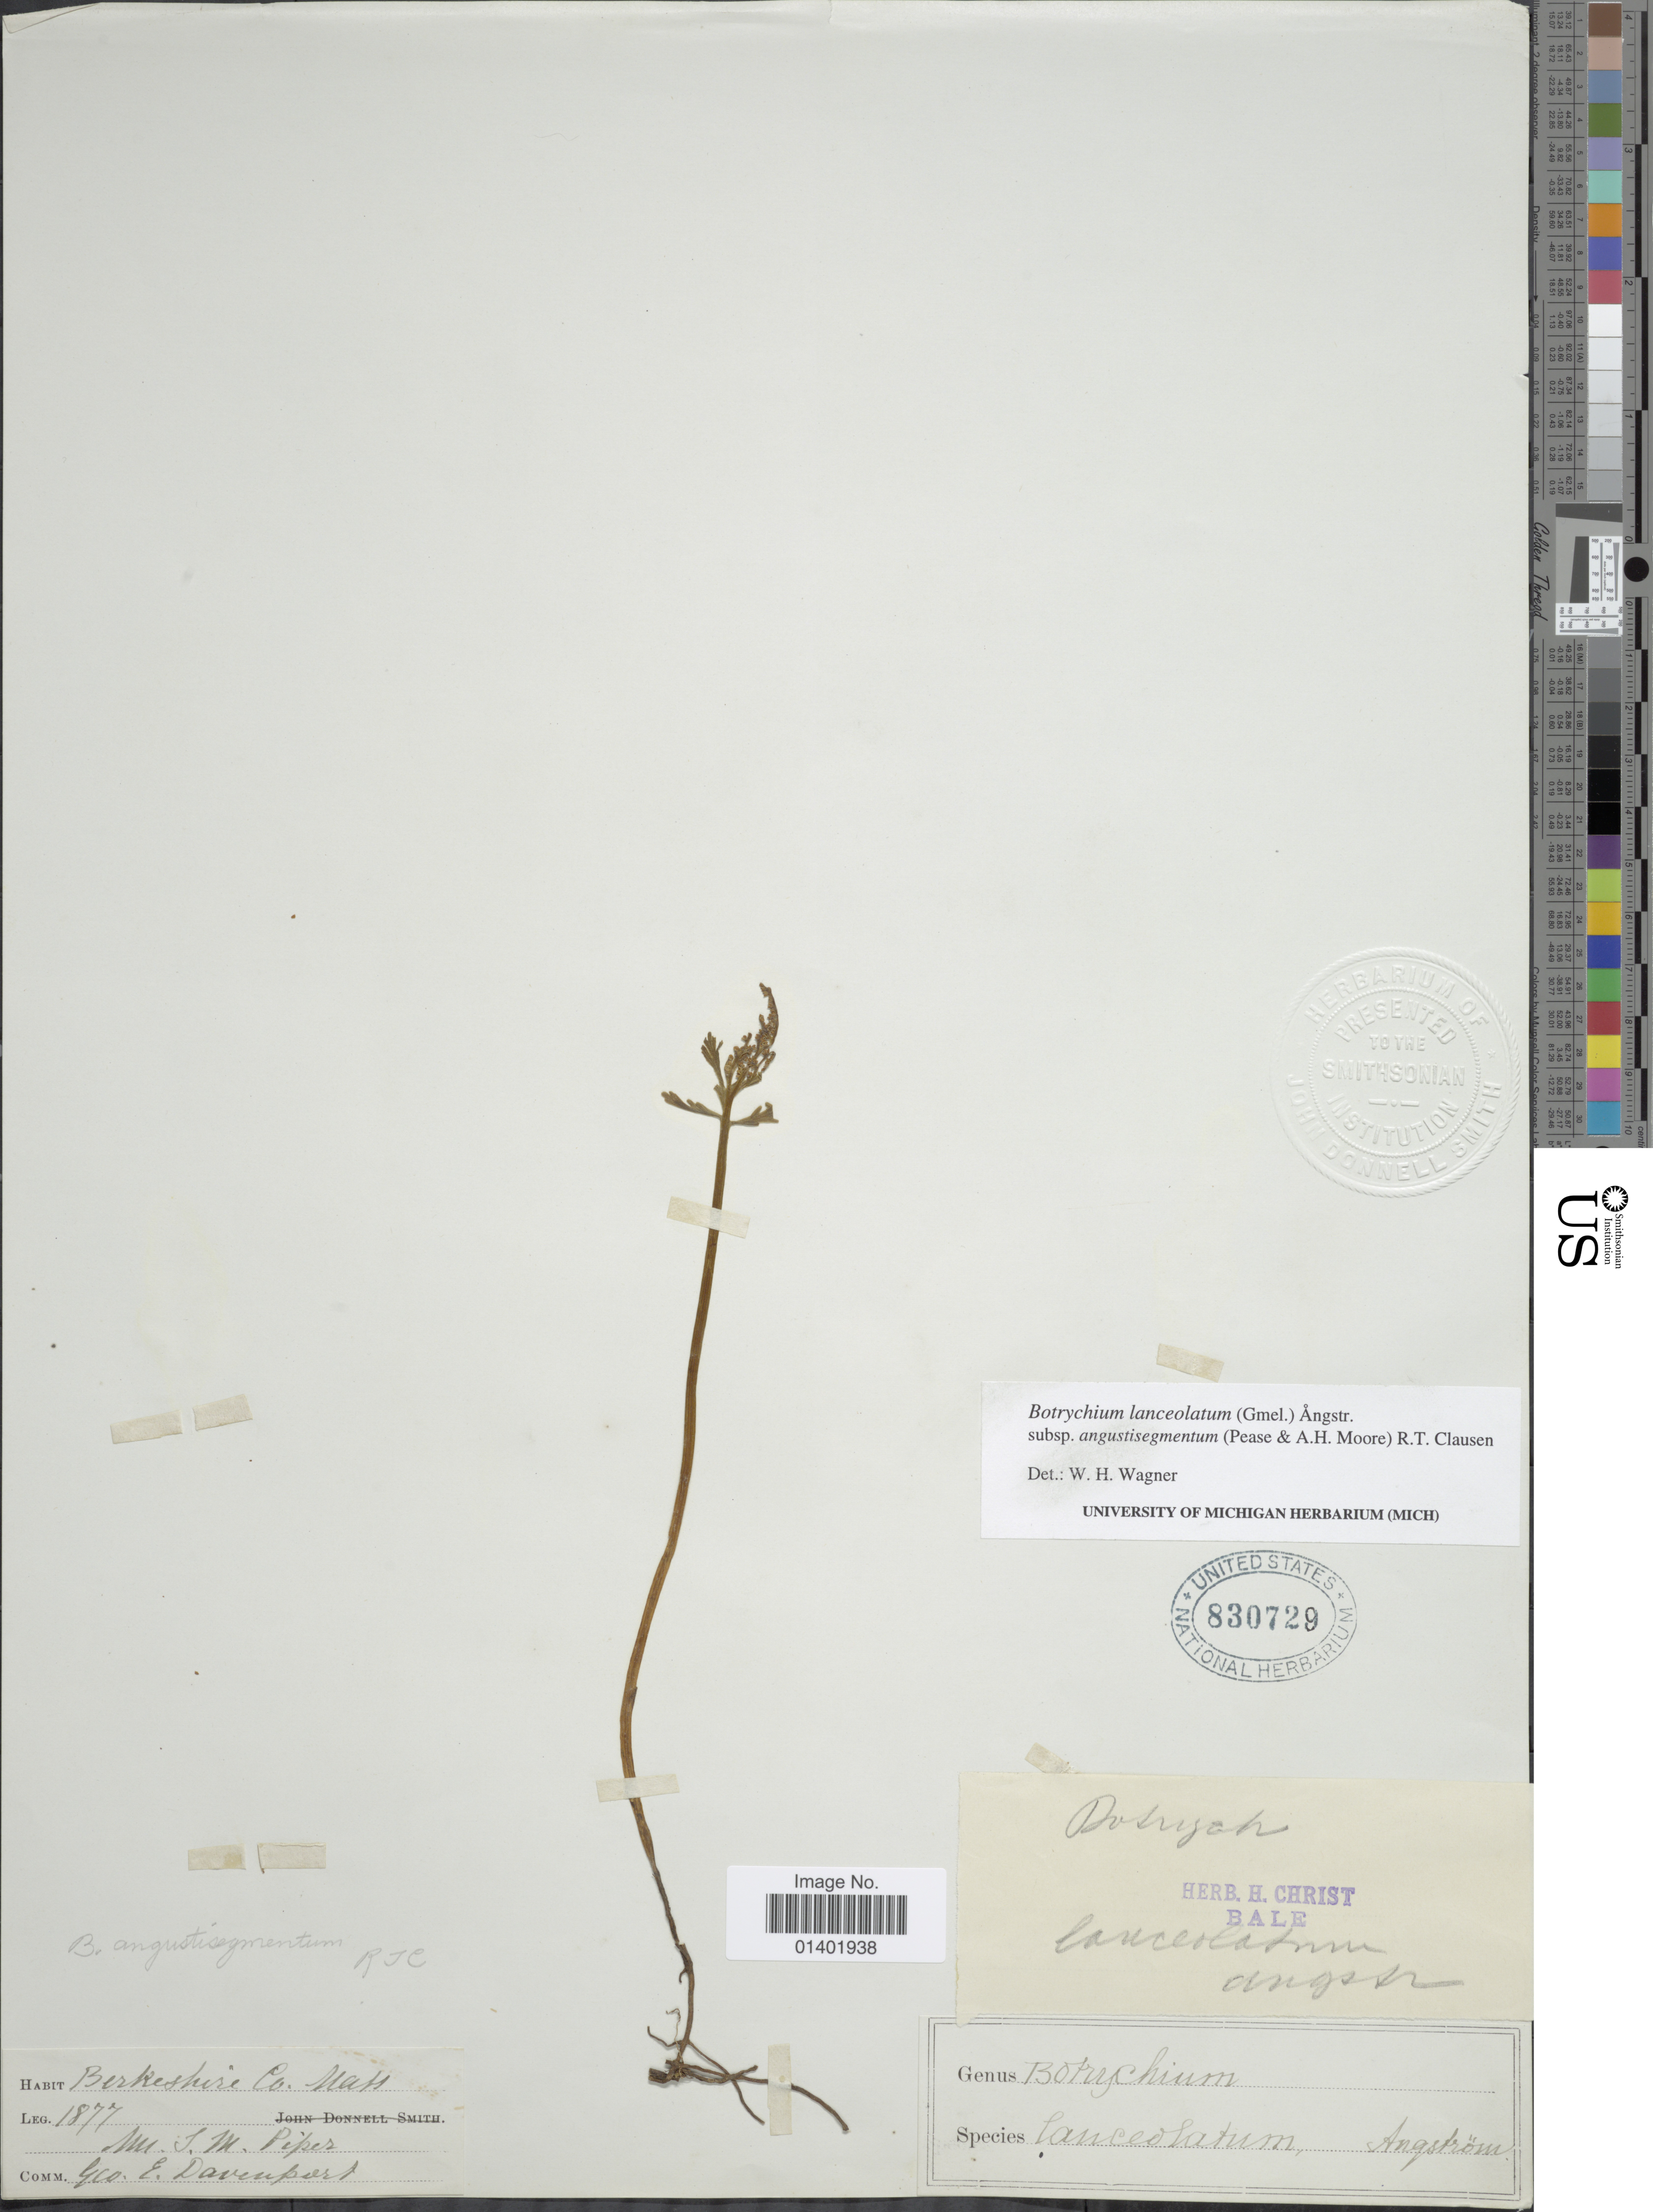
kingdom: Plantae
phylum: Tracheophyta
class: Polypodiopsida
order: Ophioglossales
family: Ophioglossaceae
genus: Botrychium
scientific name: Botrychium lanceolatum subsp. angustisegmentum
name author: (Pease & A.H. Moore) R.T. Clausen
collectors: G. E. Davenport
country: United States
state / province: Massachusetts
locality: Berkshire Co.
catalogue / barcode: US 830729